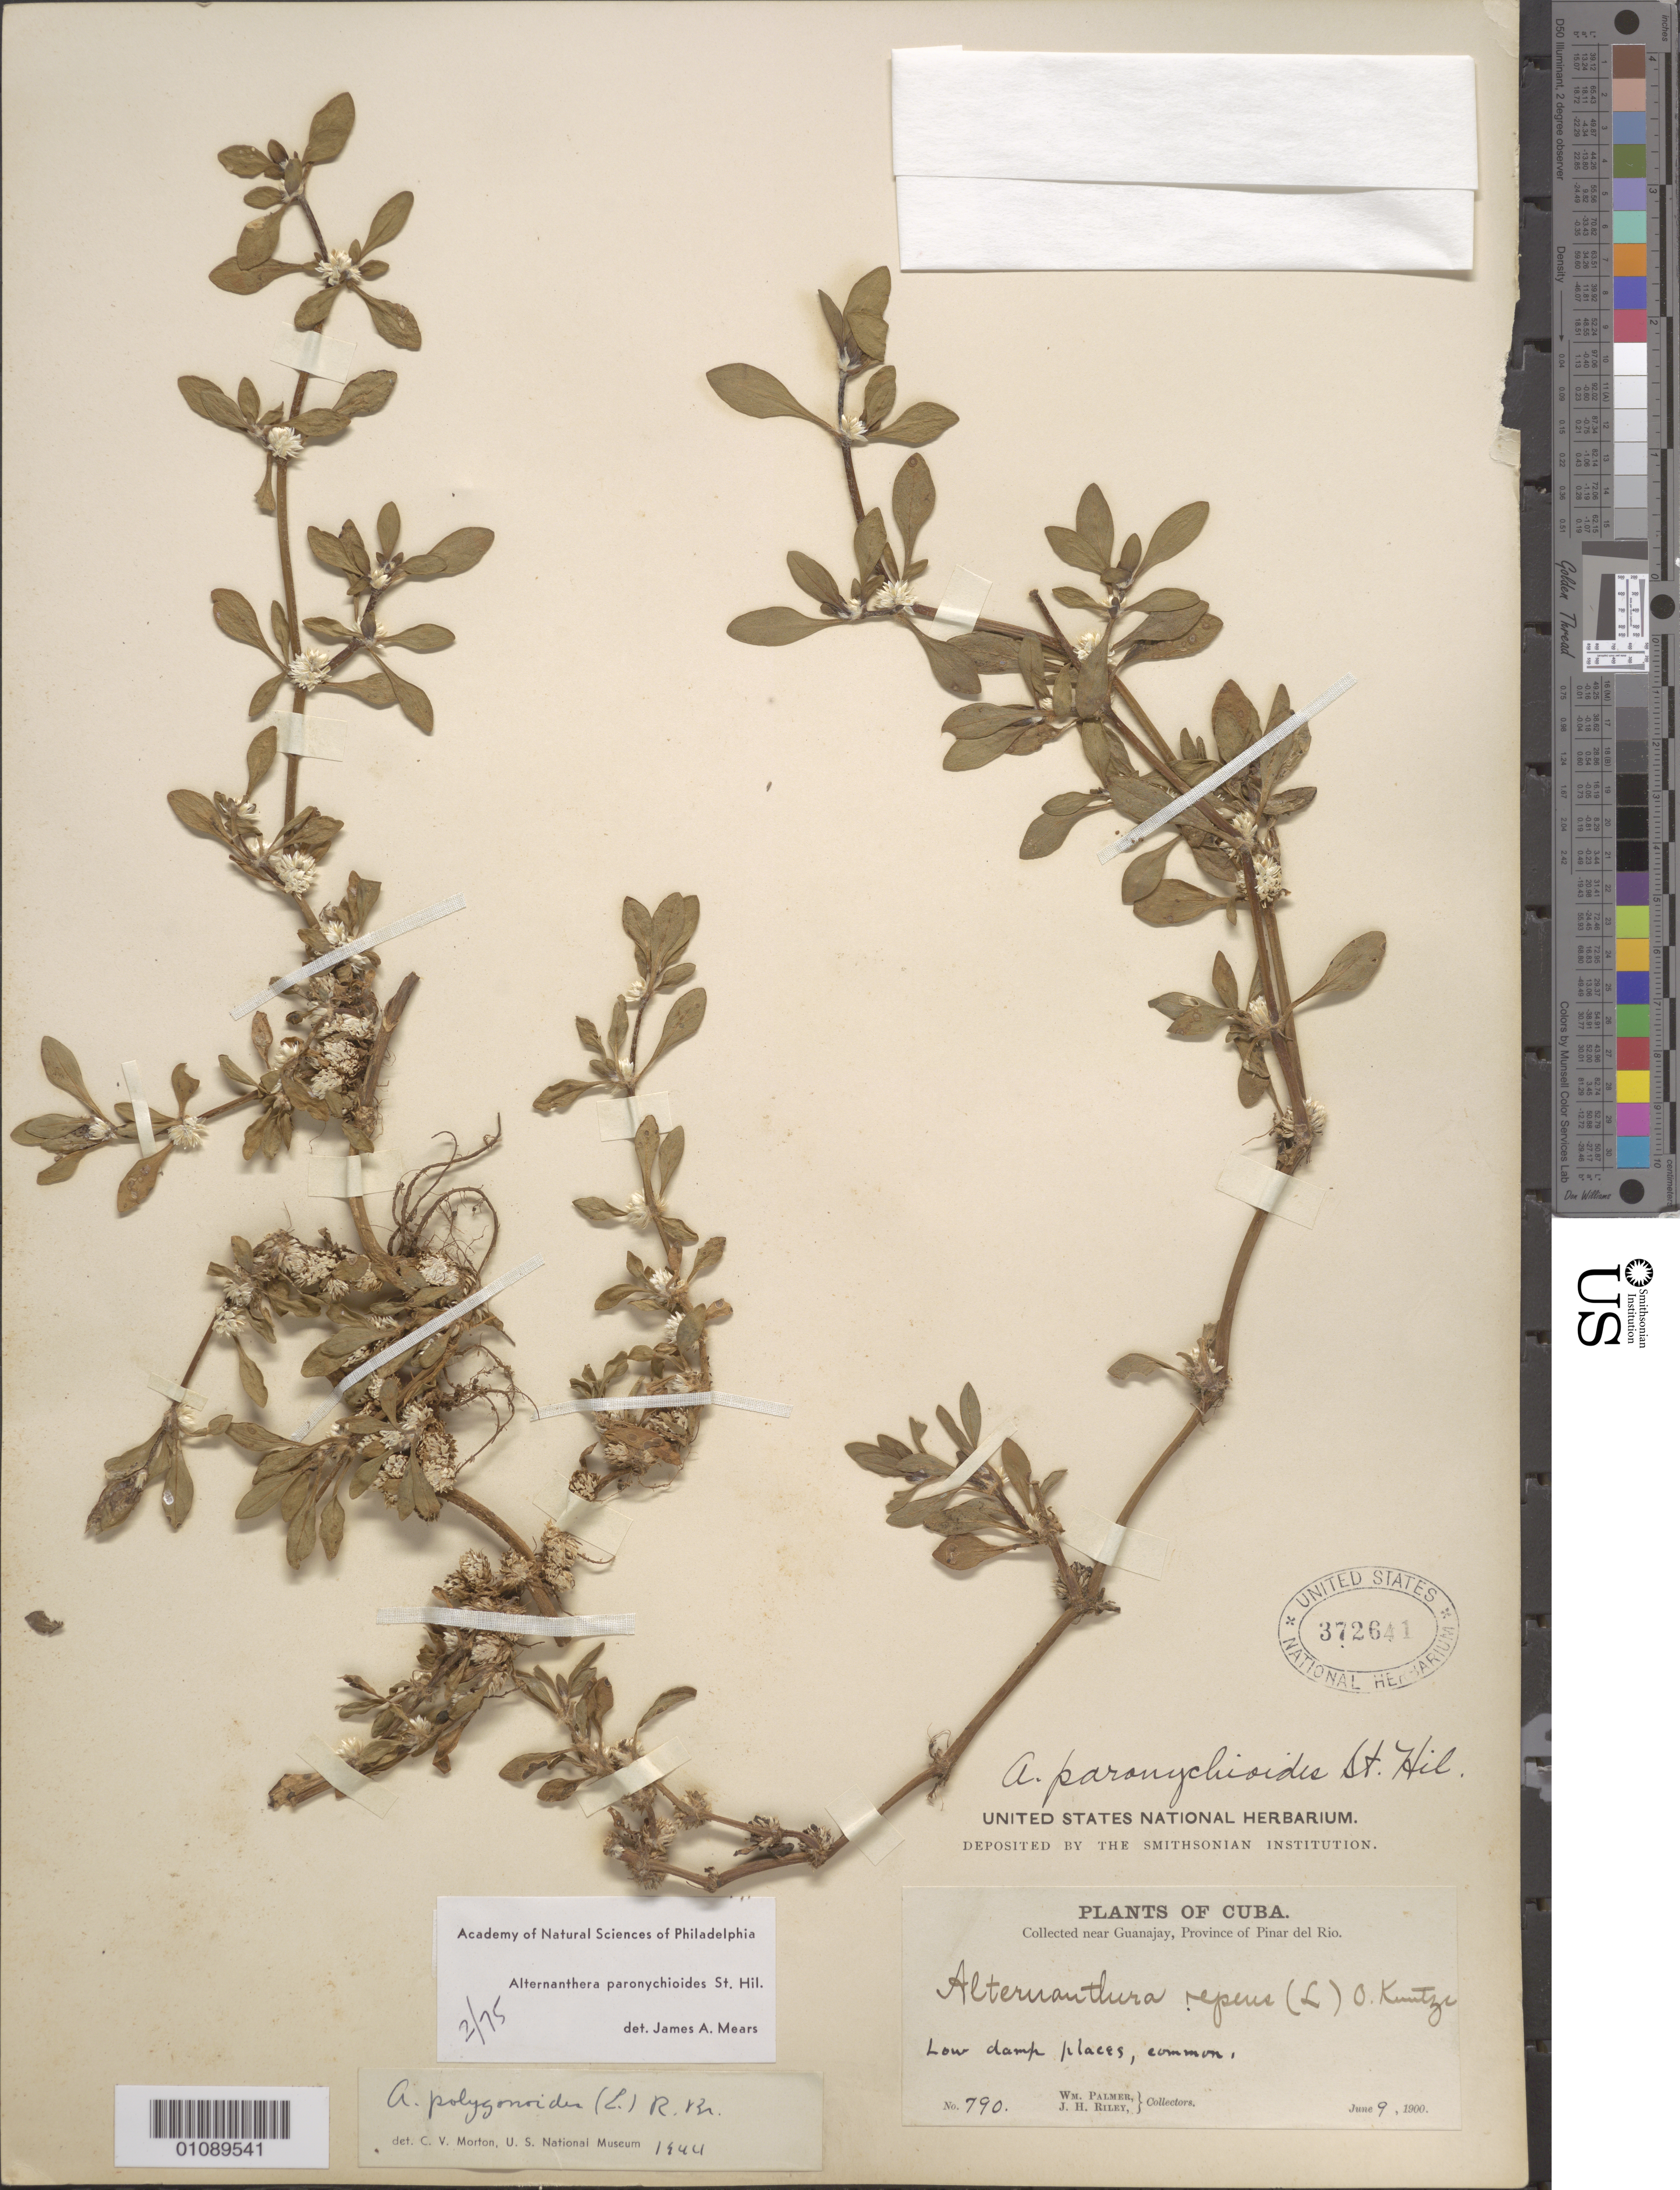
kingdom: Plantae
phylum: Tracheophyta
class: Magnoliopsida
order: Caryophyllales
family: Amaranthaceae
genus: Alternanthera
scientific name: Alternanthera paronychioides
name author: A. St.-Hil.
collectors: W. Palmer & J. H. Riley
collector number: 790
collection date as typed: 09 Jul 1900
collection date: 1900-07-09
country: Cuba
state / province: Pinar del Rio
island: Cuba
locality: Near Guanajay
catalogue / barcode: US 372641